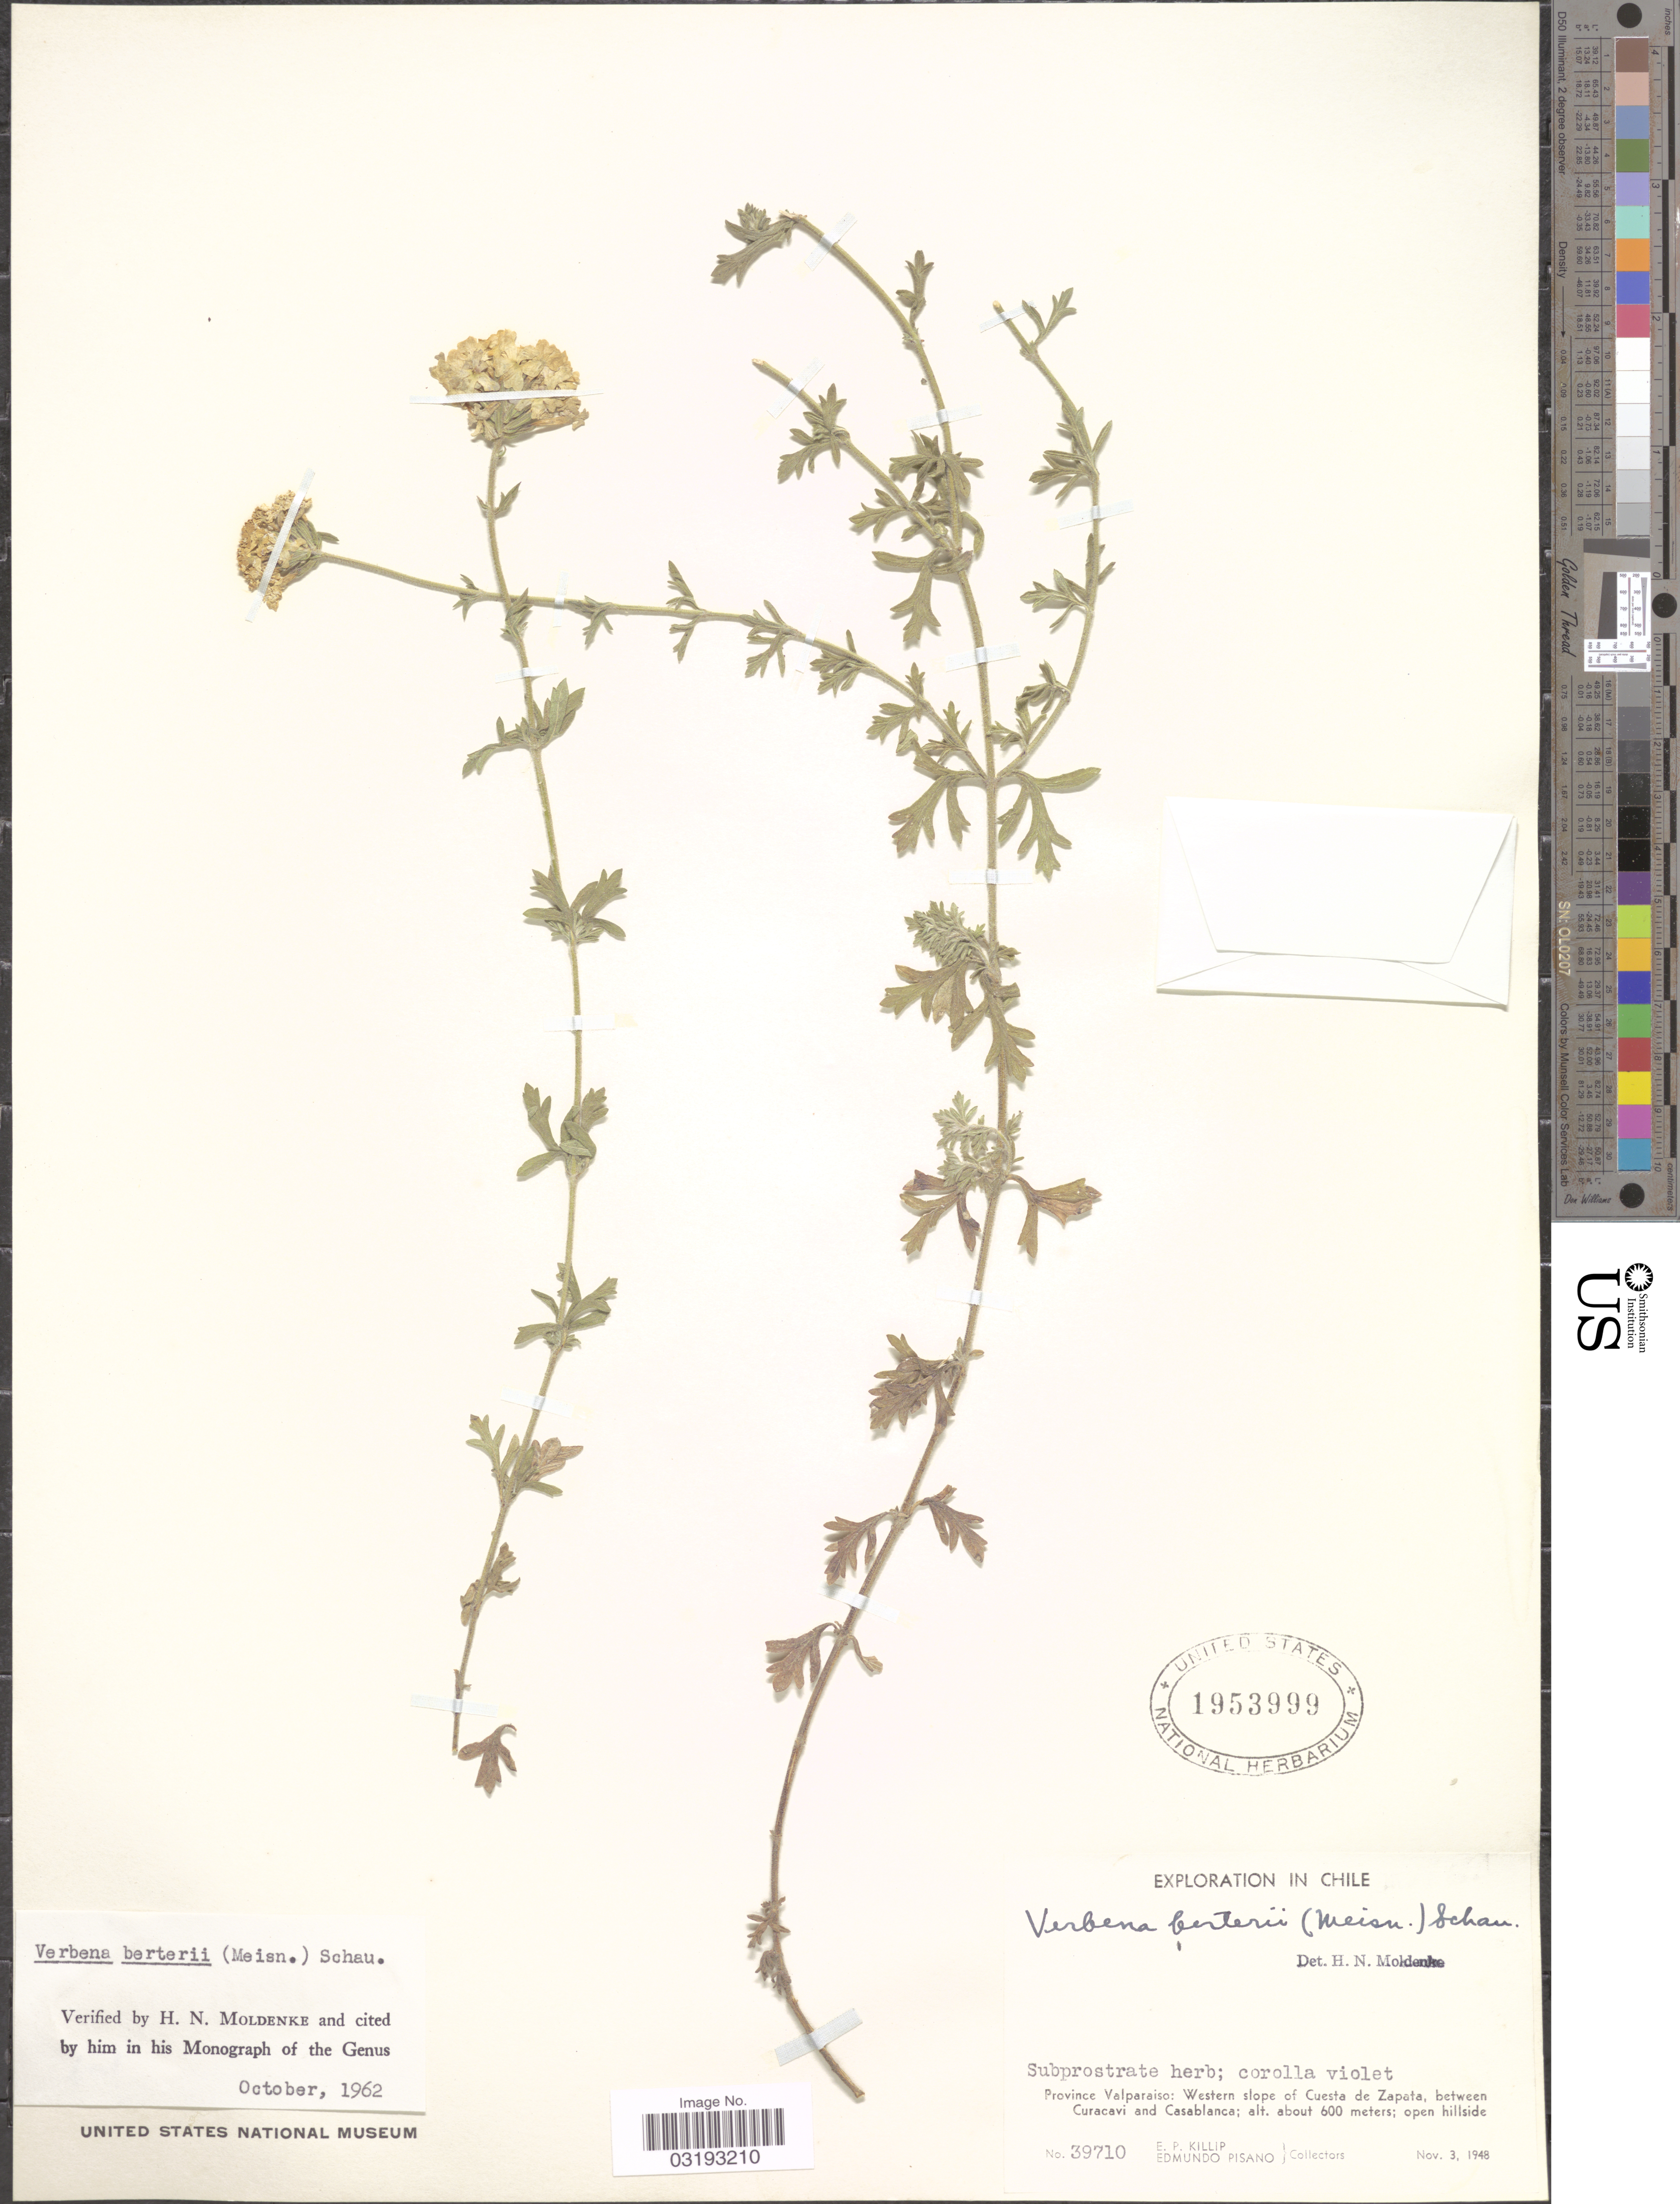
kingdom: Plantae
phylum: Tracheophyta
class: Magnoliopsida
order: Lamiales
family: Verbenaceae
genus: Verbena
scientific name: Verbena berteroi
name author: (Meisn.) Schauer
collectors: E. P. Killip & E. Pisano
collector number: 39710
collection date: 1948-11-03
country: Chile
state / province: Valparaíso (V)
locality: Province Valparaiso: Western slope of Cuesta de Zapata, between Curacavi and Casablanca.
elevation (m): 600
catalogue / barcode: US 1953999